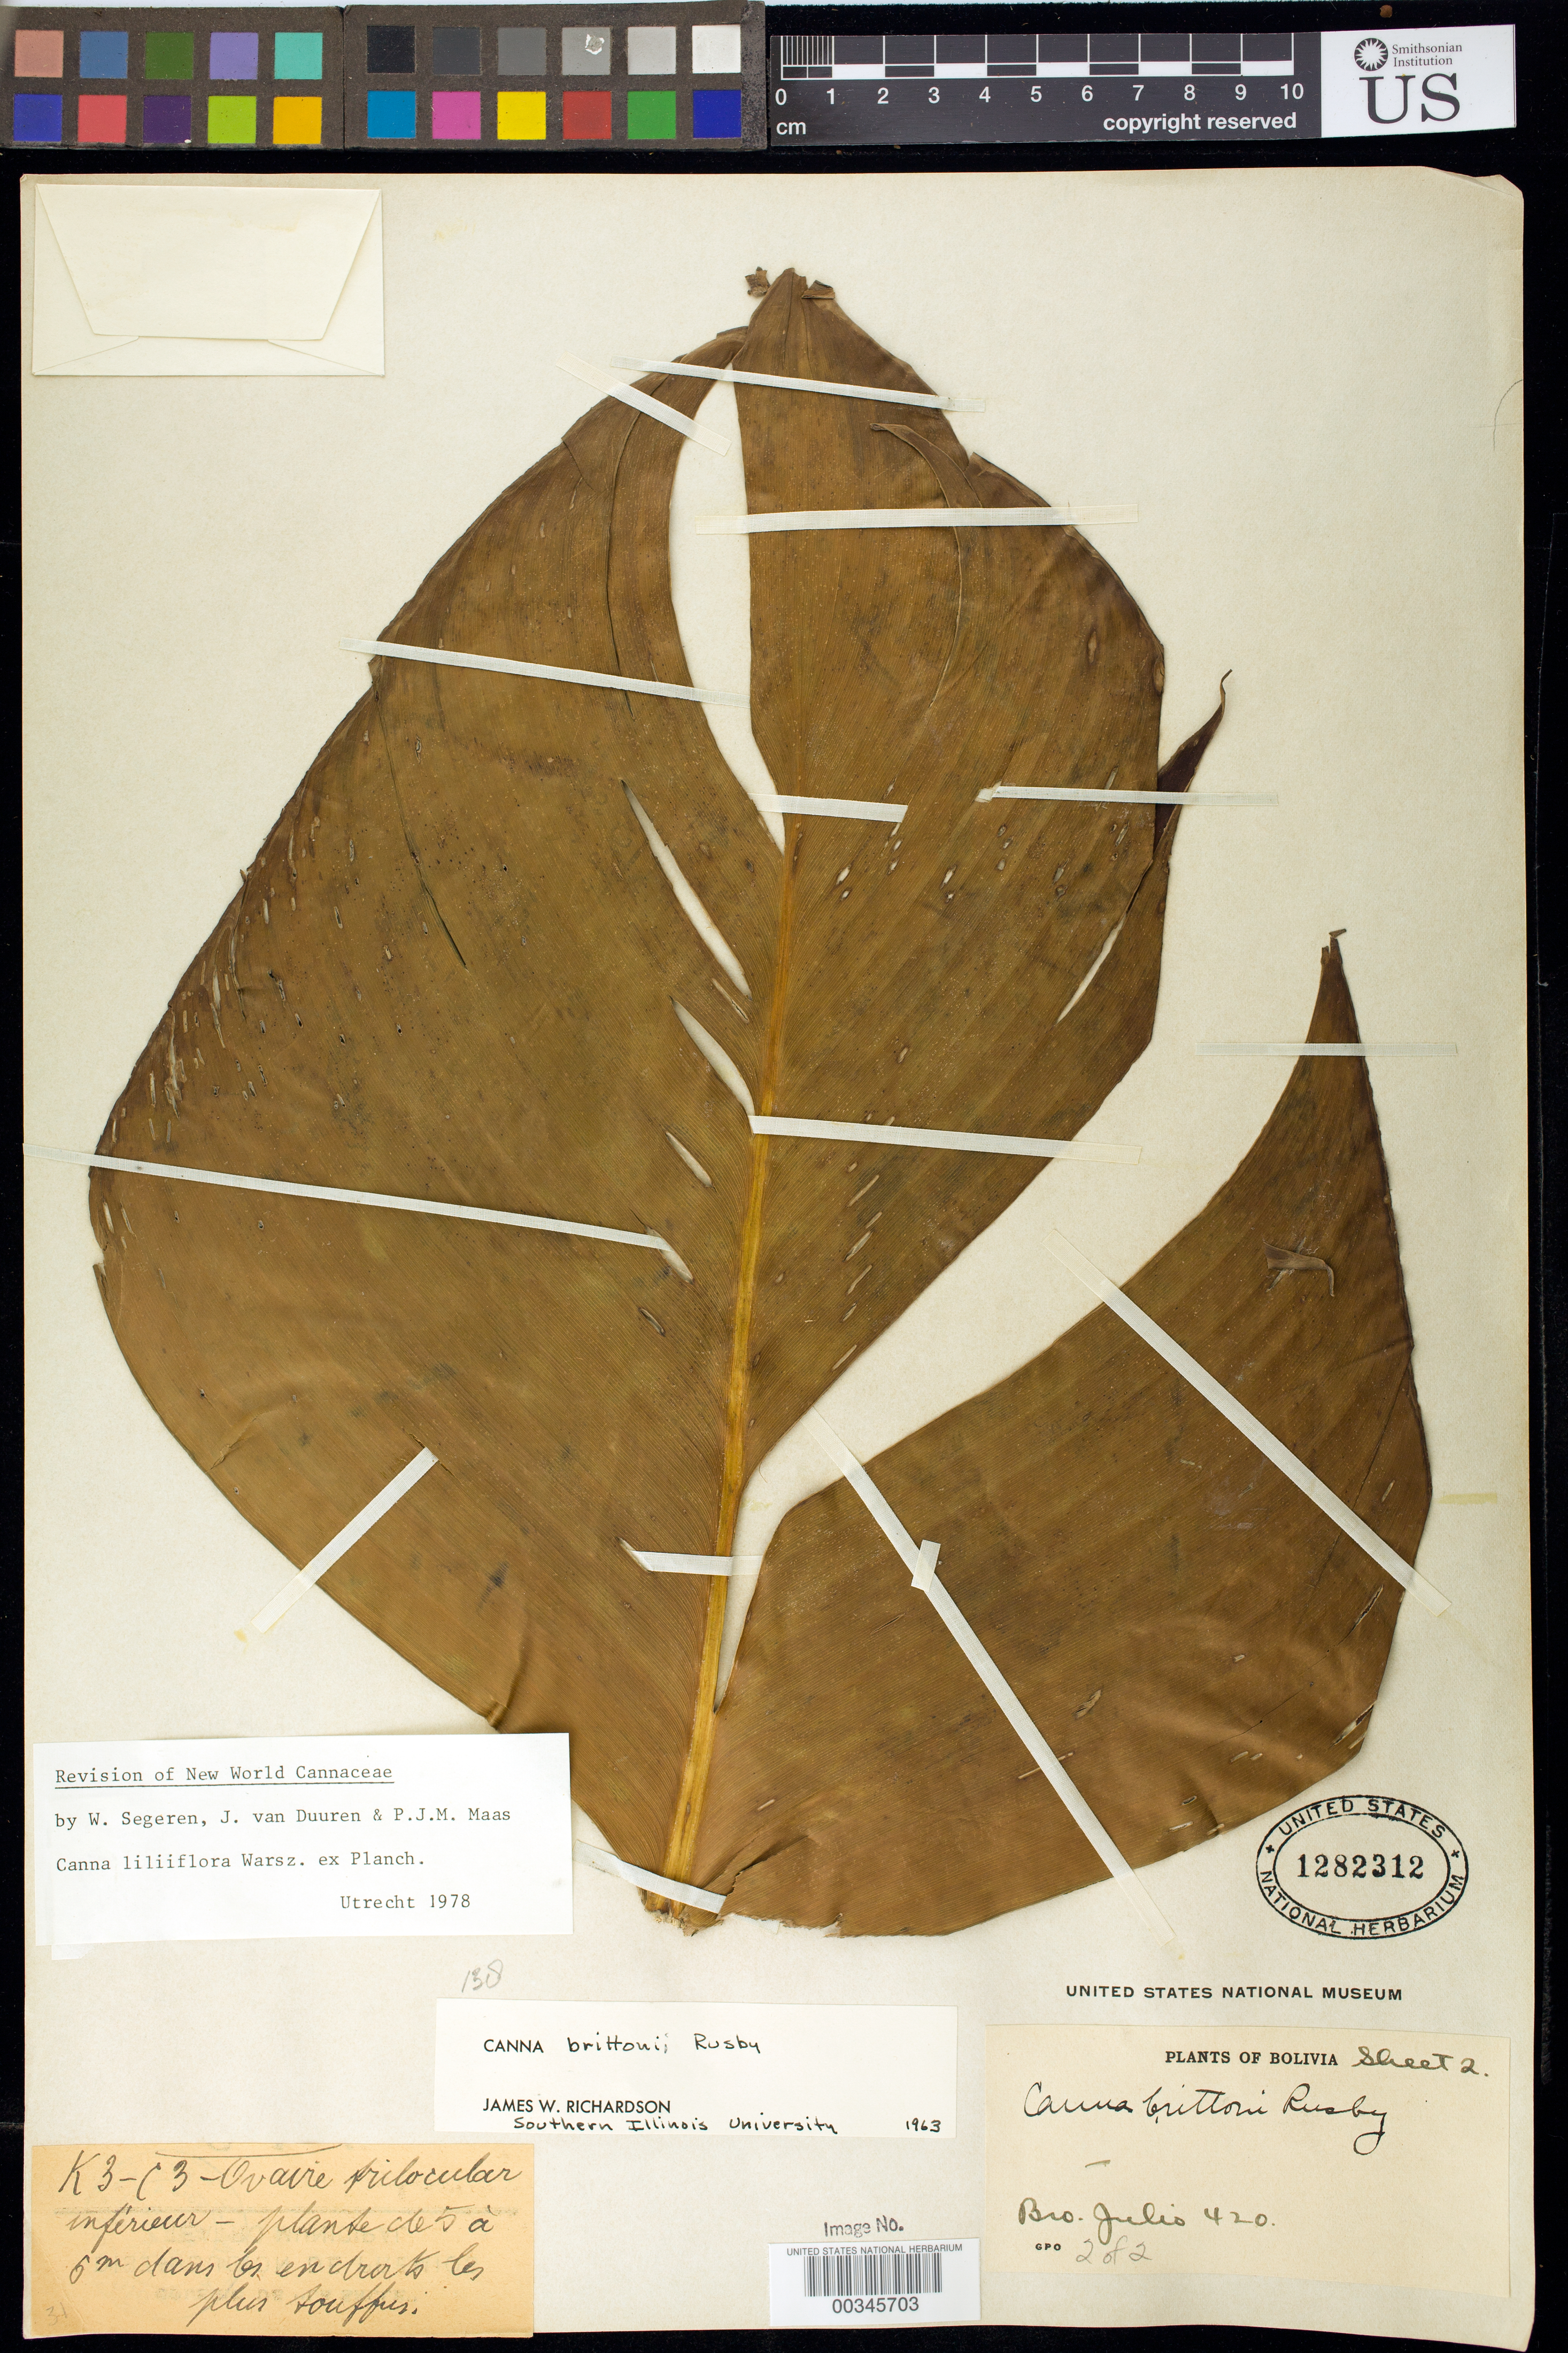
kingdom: Plantae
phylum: Tracheophyta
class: Liliopsida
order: Zingiberales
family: Cannaceae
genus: Canna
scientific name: Canna liliiflora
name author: Warsz. ex Planch.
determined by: Segeren, W.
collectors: Bro. Julio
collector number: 420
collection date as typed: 1925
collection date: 1925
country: Bolivia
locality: Unduavi Valley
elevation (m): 2000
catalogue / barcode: US 1282312